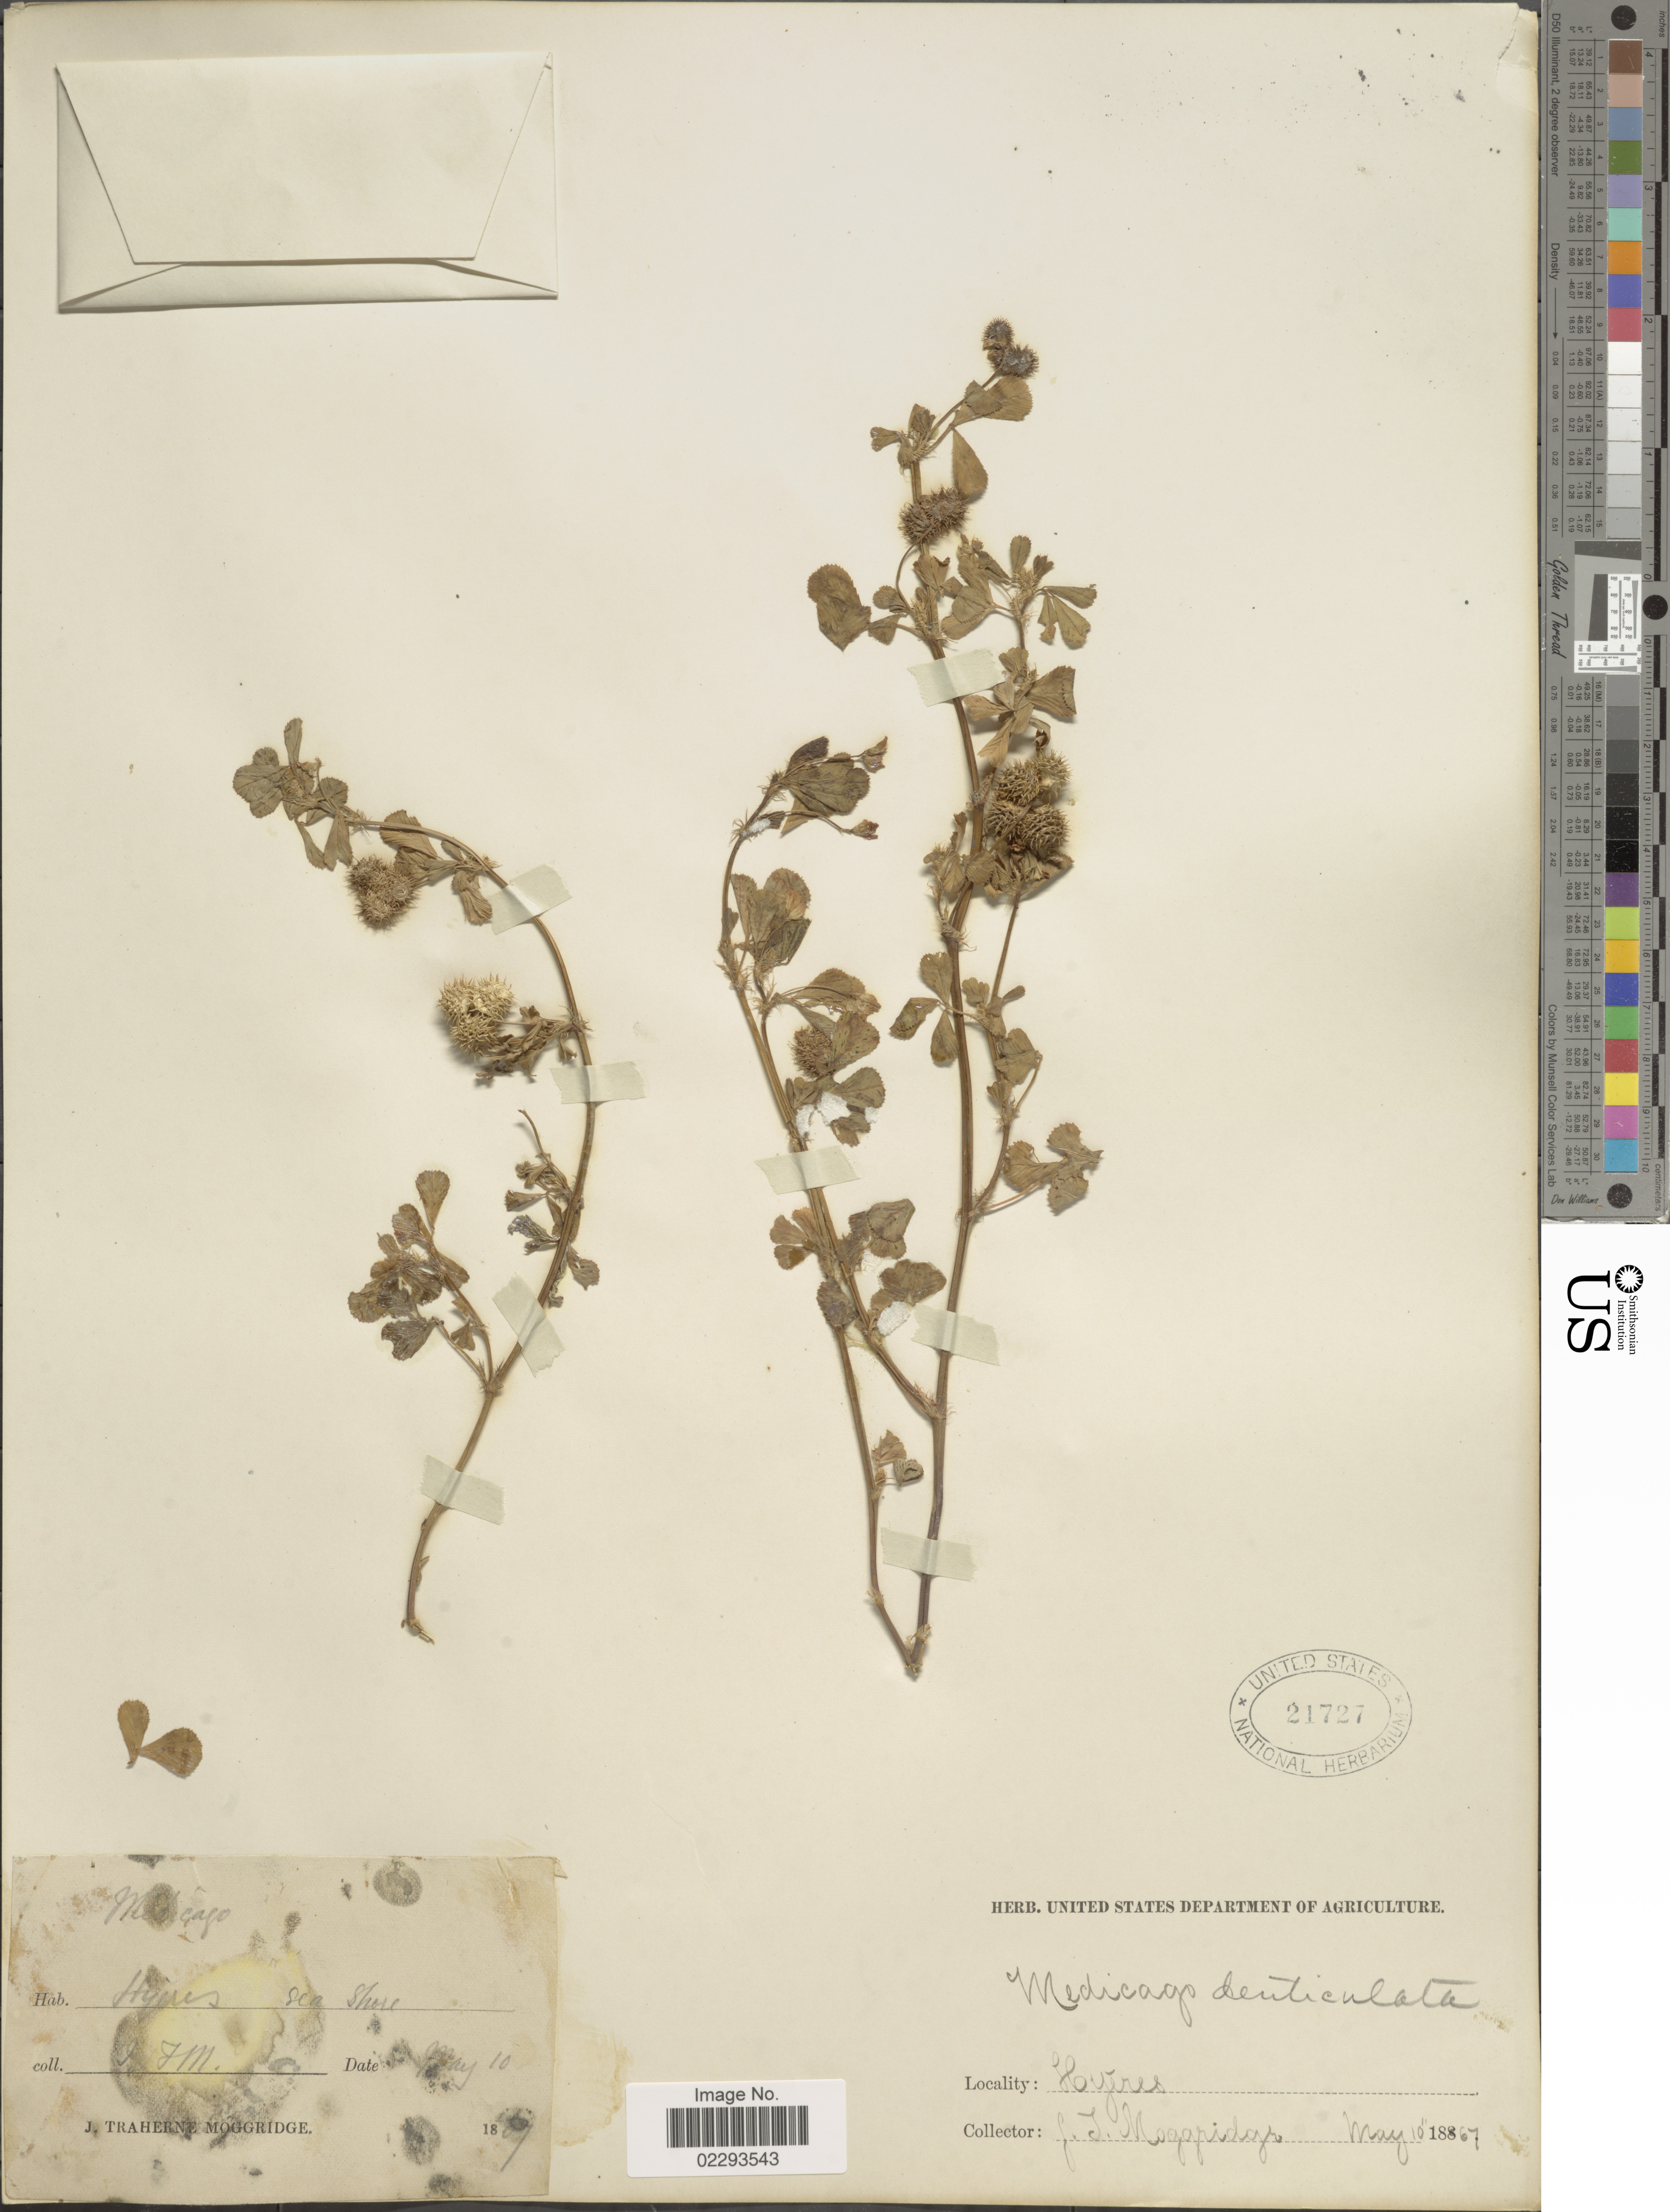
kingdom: Plantae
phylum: Tracheophyta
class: Magnoliopsida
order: Fabales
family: Fabaceae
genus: Medicago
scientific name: Medicago denticulata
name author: Willd.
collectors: J. T. Moggridge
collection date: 1867-05-10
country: France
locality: Hyères [interpreted]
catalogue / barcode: US 21727